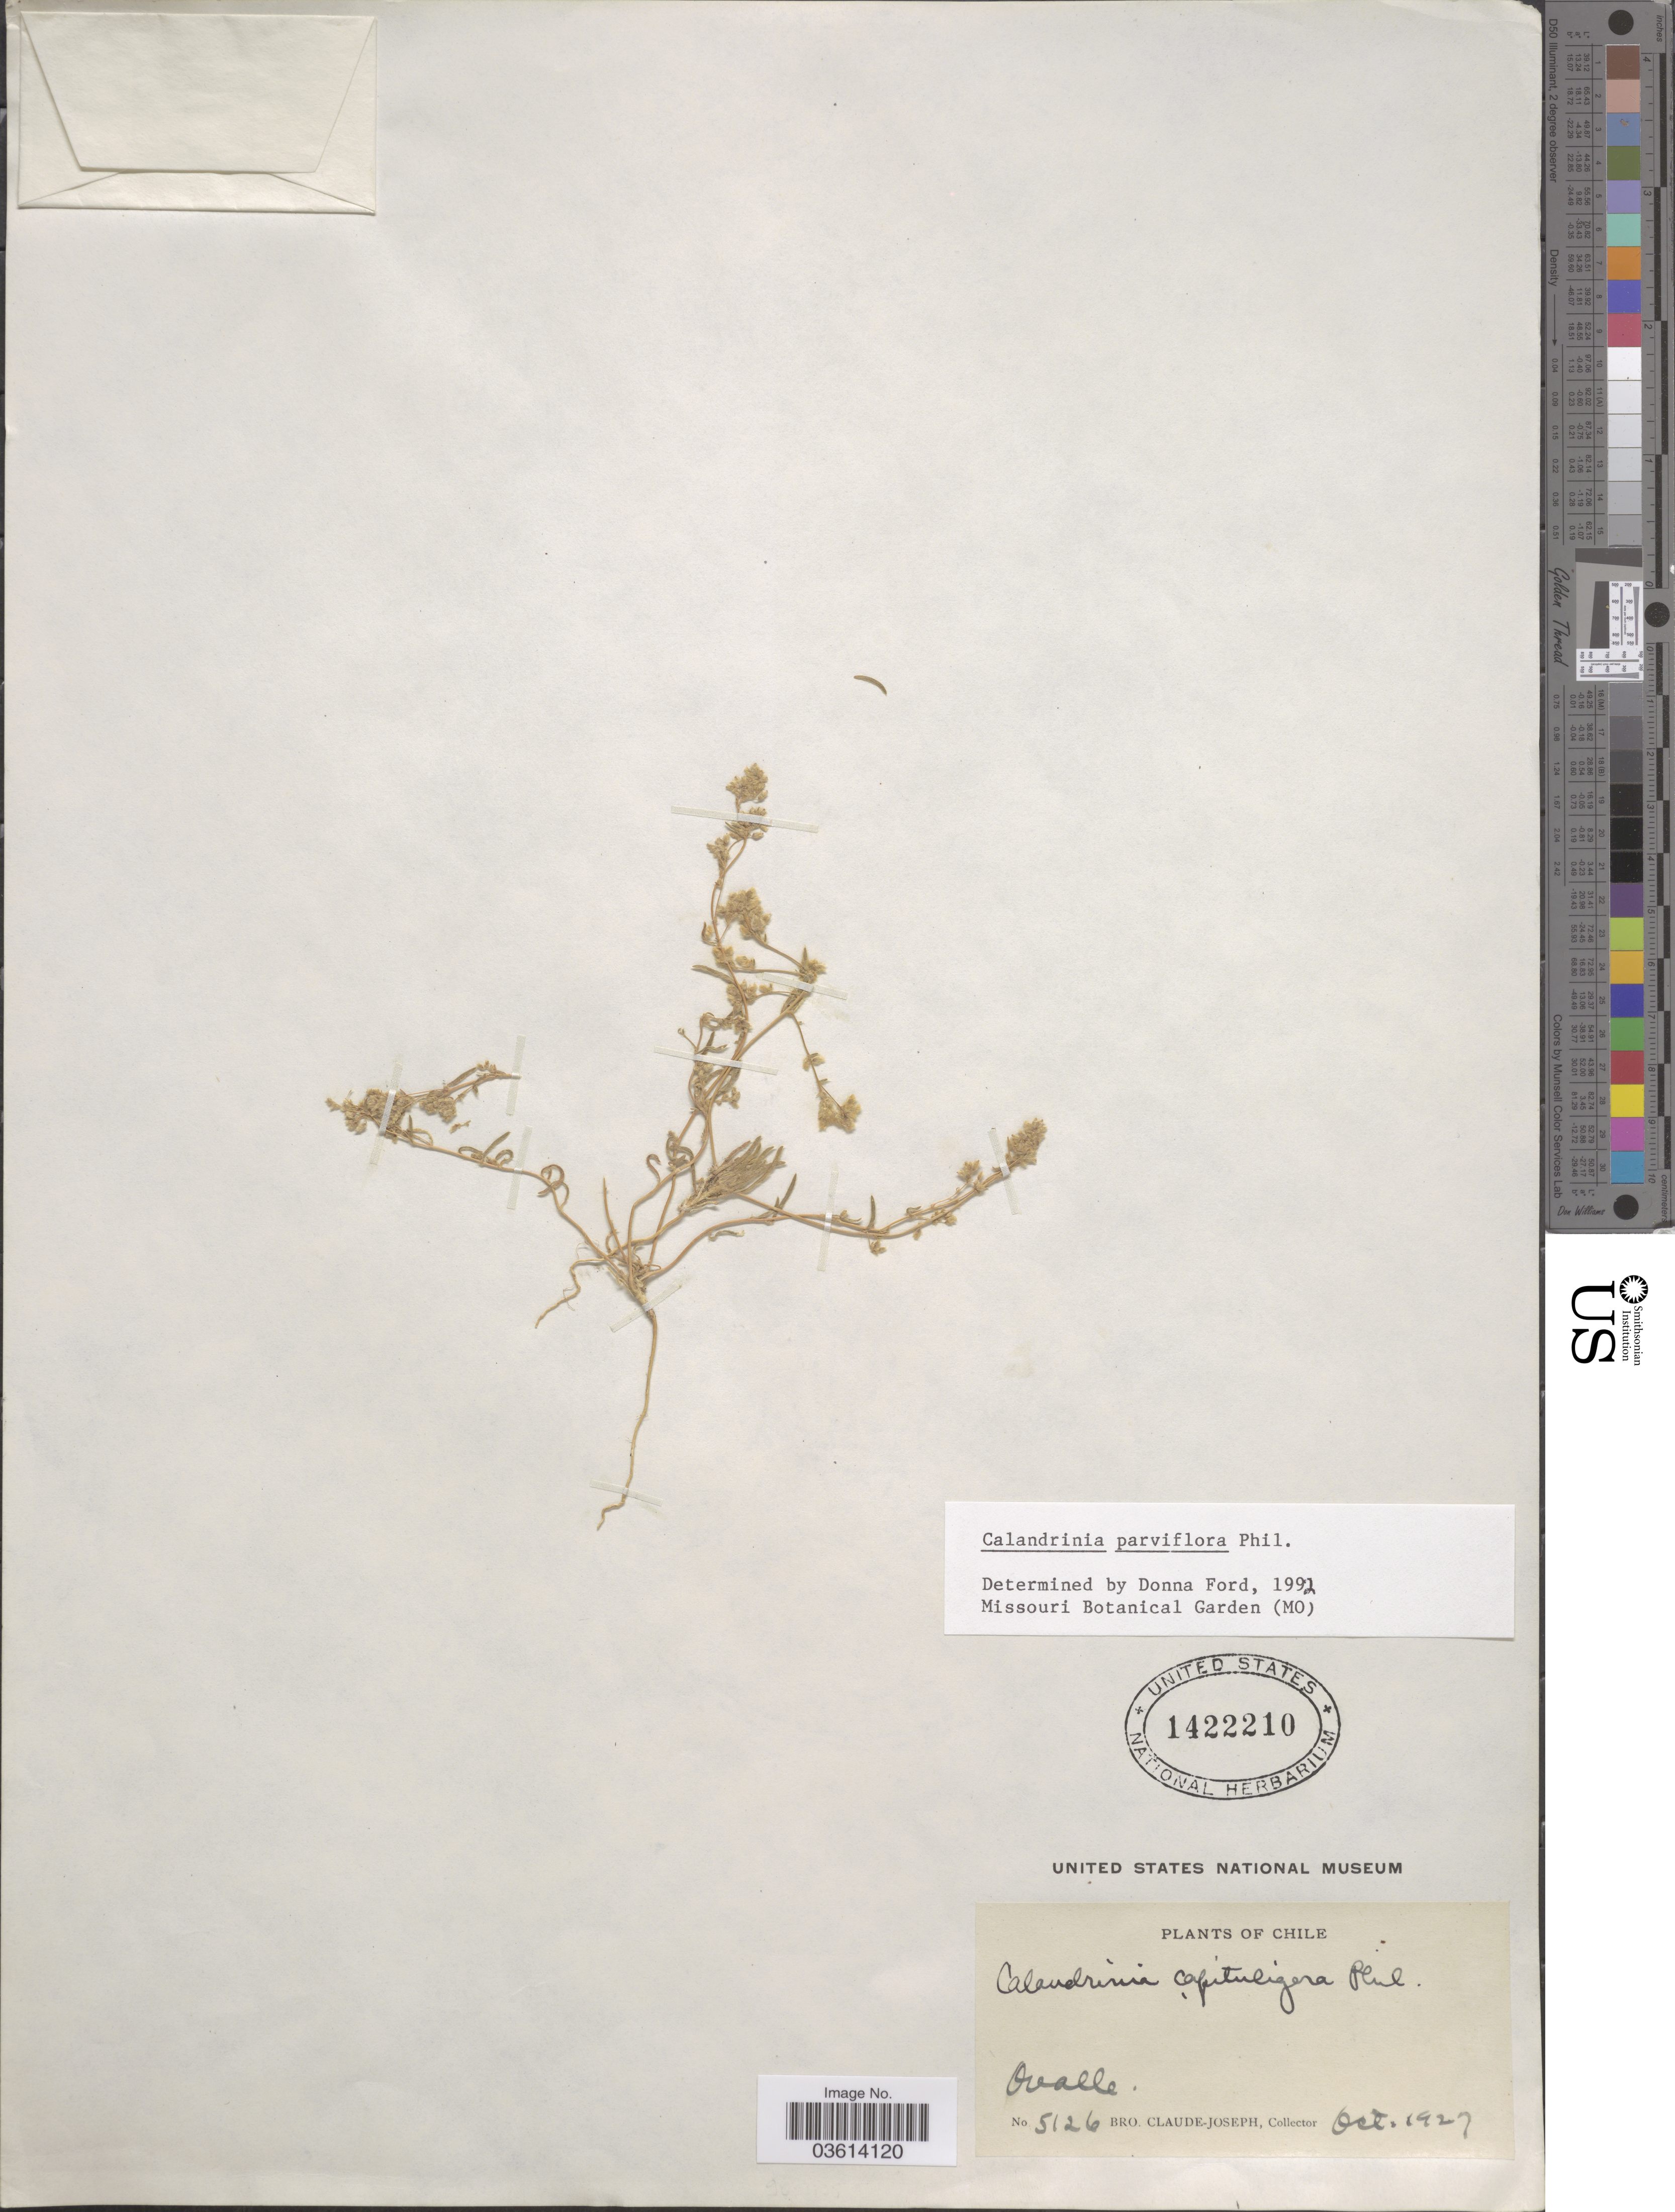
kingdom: Plantae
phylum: Tracheophyta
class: Magnoliopsida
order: Caryophyllales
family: Montiaceae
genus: Montiopsis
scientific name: Montiopsis parviflora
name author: (Phil.) D.I. Ford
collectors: Bro. Claude-Joseph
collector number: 5126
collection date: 1927-10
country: Chile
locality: Ovalle.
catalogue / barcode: US 1422210